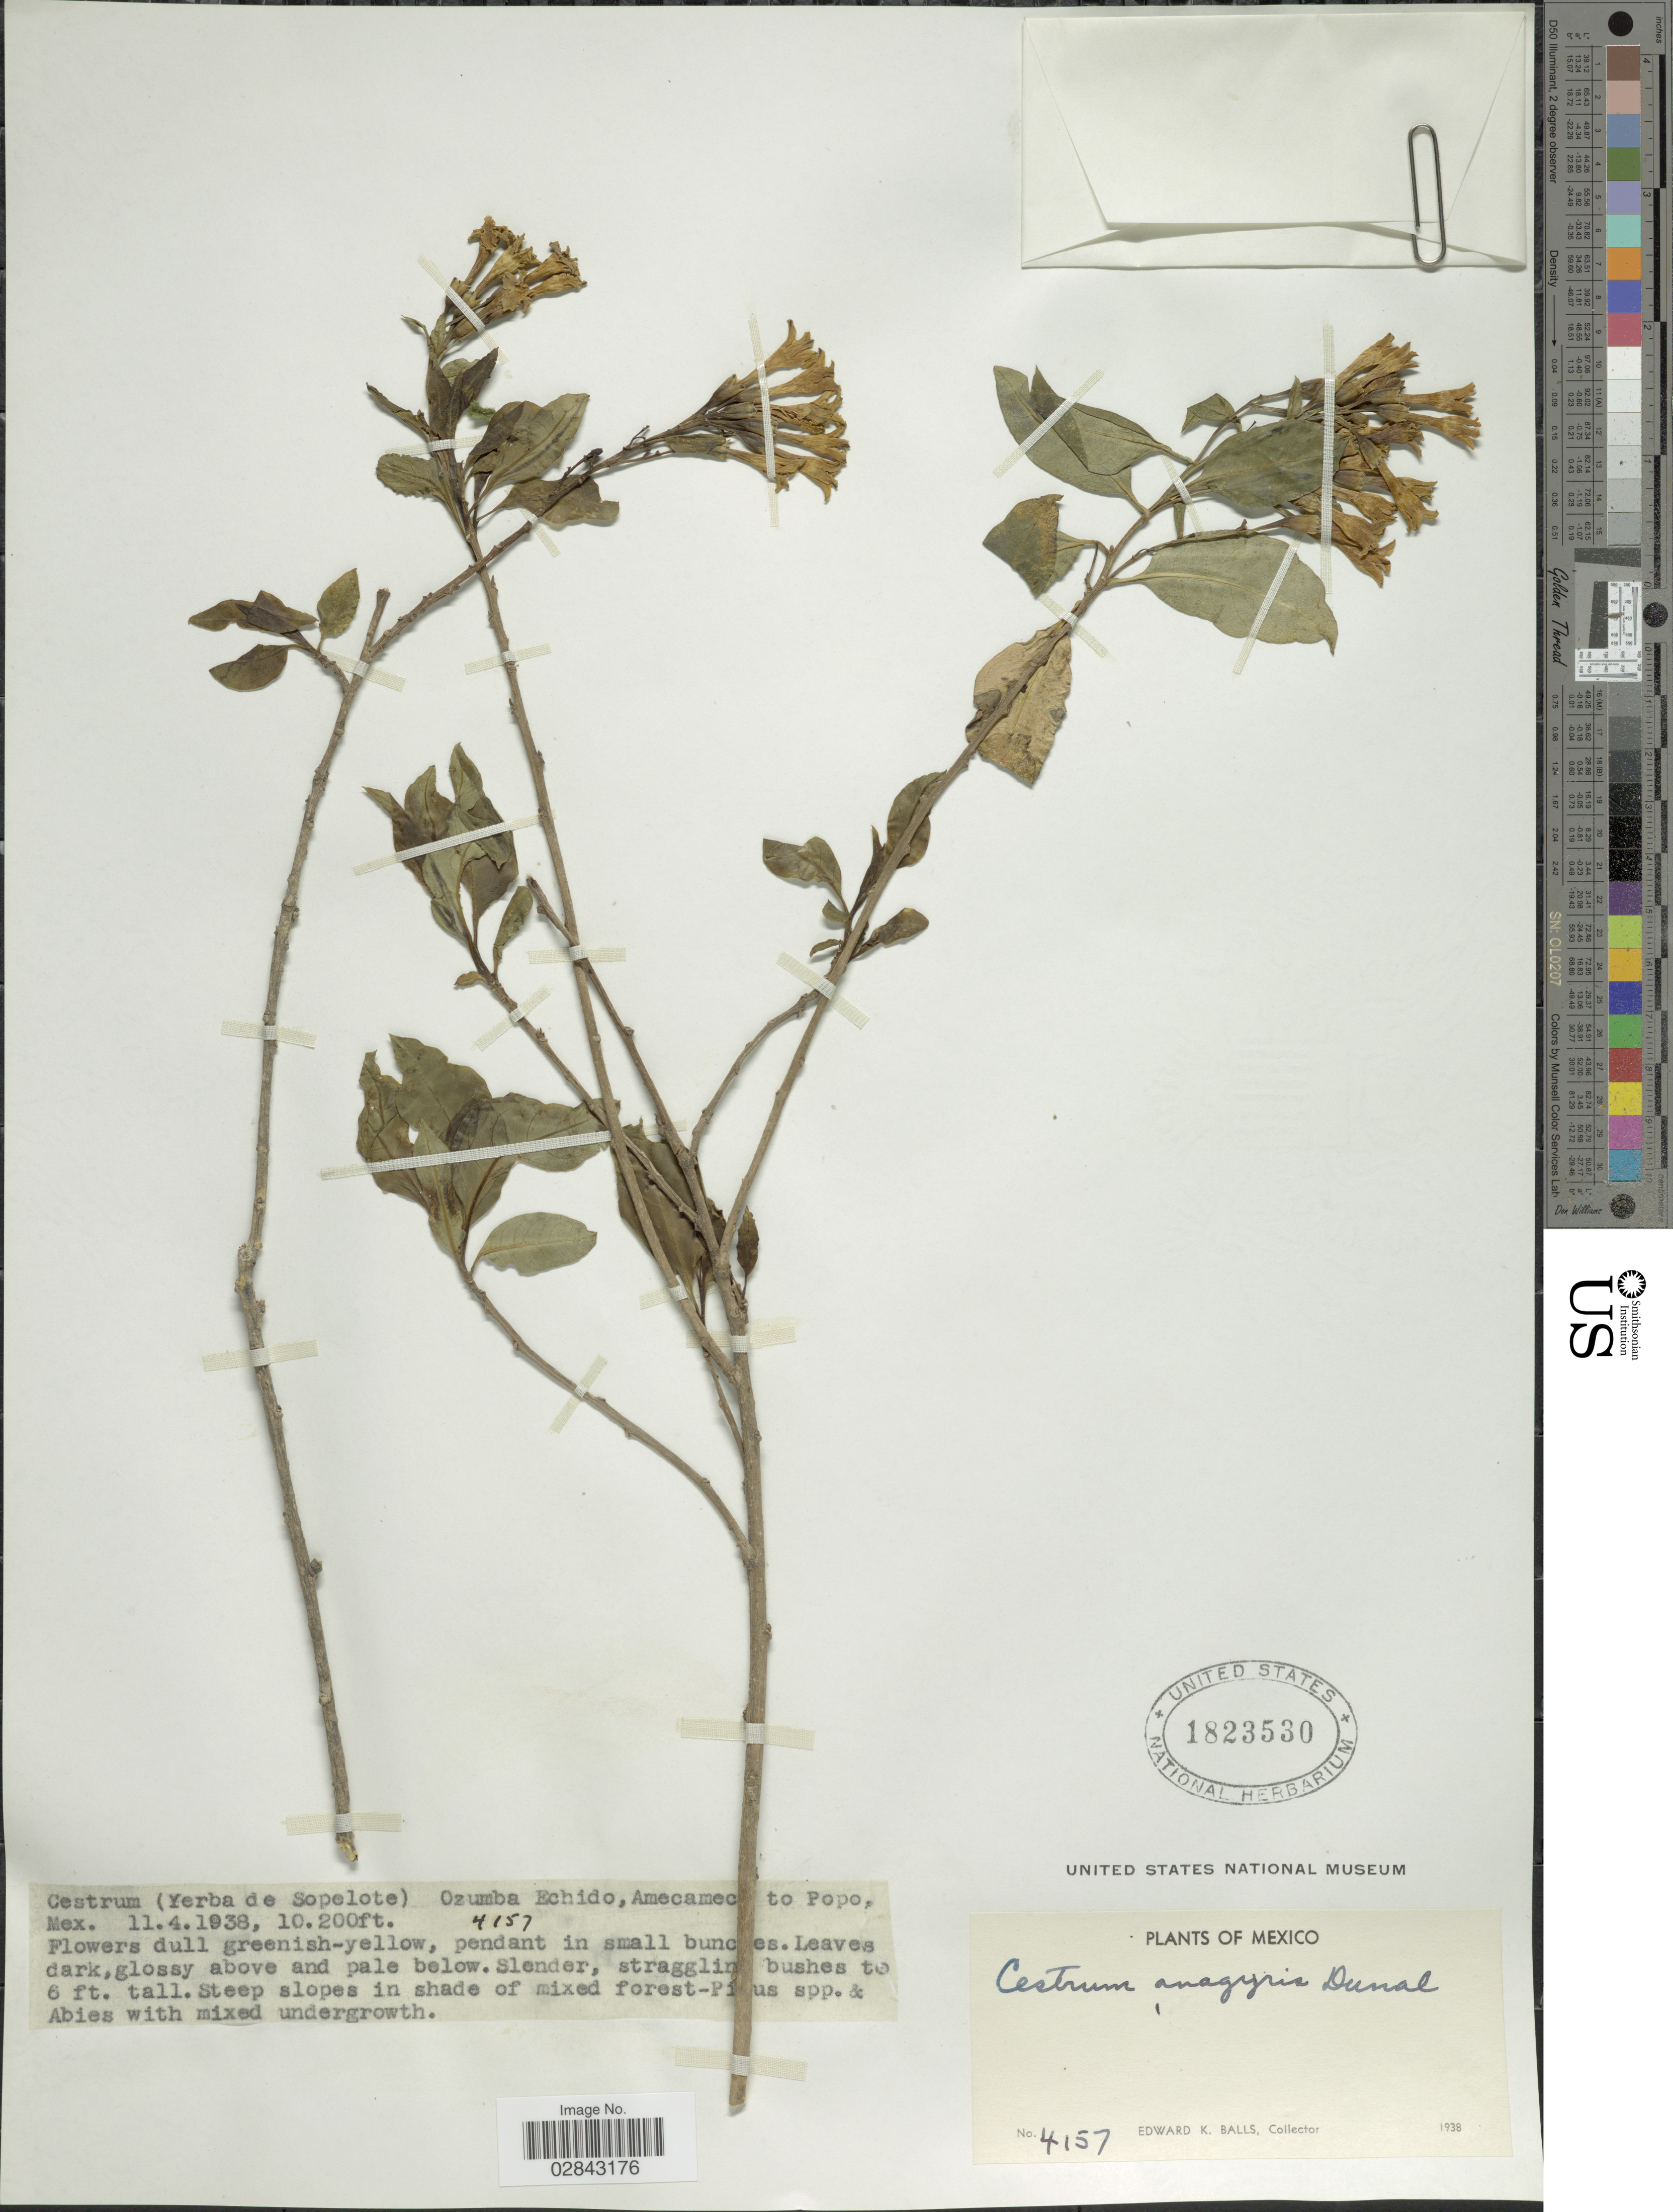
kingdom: Plantae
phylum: Tracheophyta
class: Magnoliopsida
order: Solanales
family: Solanaceae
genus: Cestrum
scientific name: Cestrum anagyris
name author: Dunal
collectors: E. K. Balls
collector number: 4157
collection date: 1938-04-11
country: Mexico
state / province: México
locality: Ozumba Echido, Amecameca to Popo., Mex.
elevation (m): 3109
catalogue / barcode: US 1823530